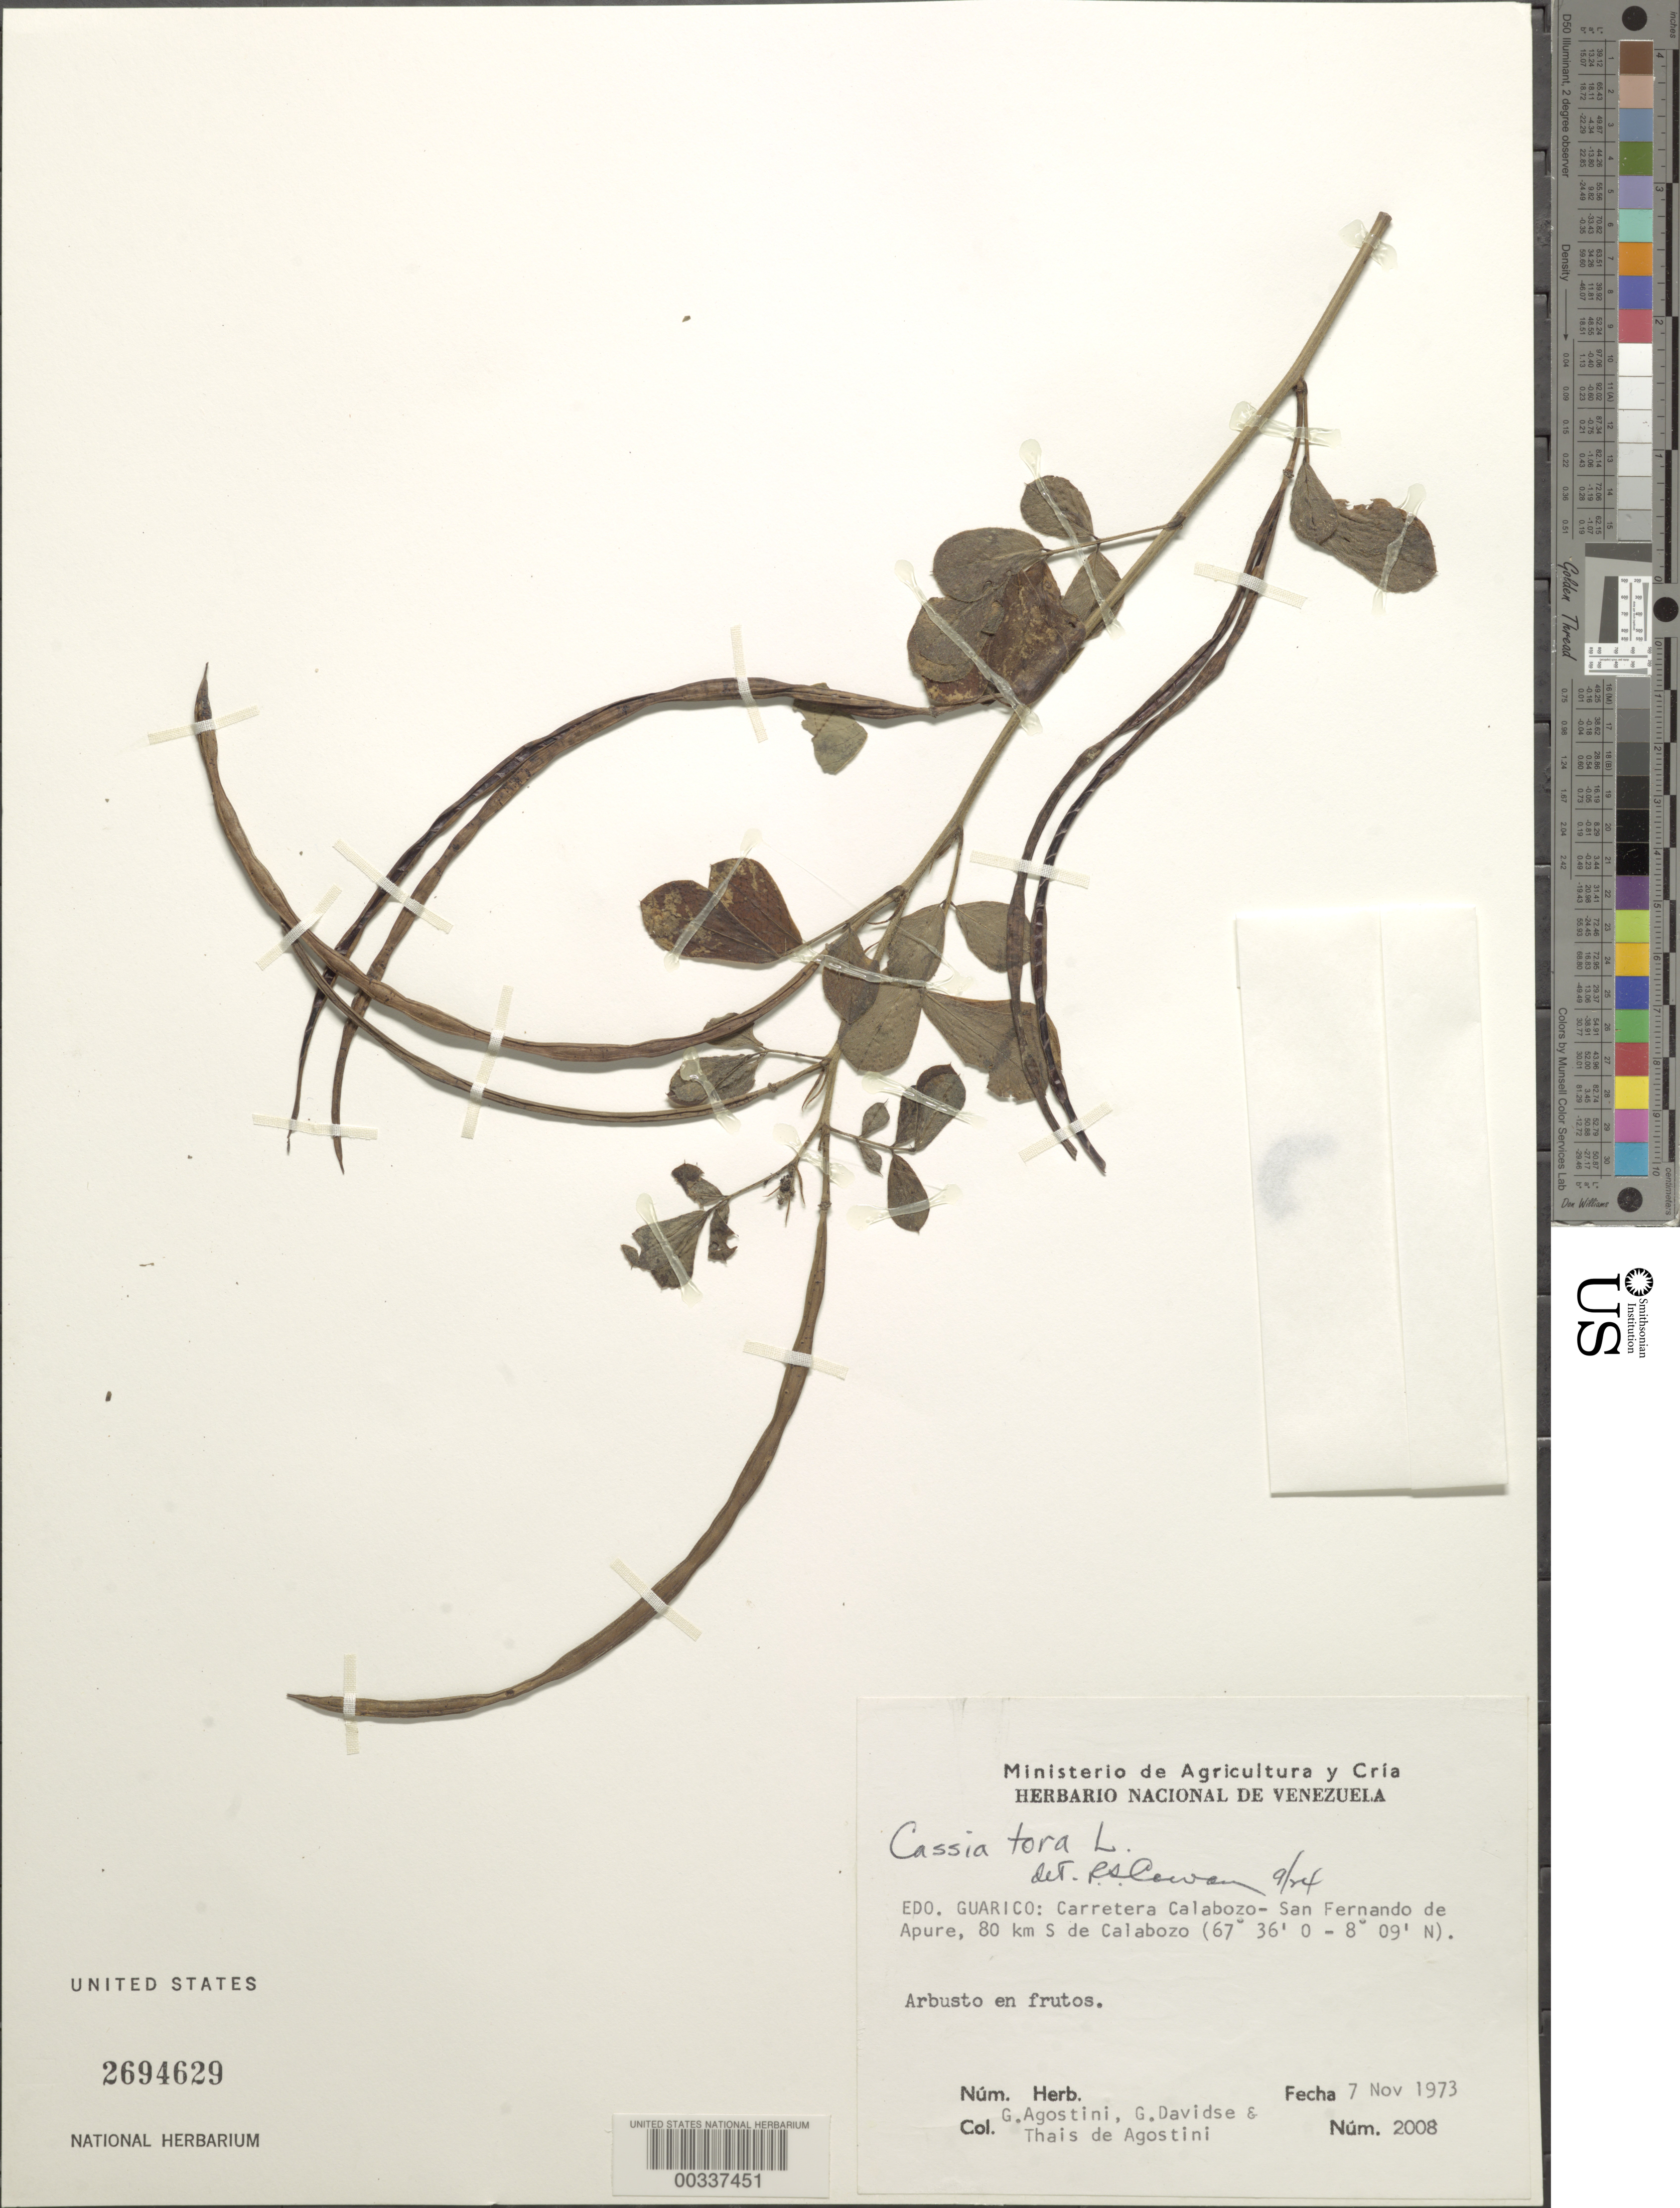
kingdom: Plantae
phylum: Tracheophyta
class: Magnoliopsida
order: Fabales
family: Fabaceae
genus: Senna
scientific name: Senna obtusifolia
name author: (L.) H.S. Irwin & Barneby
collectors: G. Agostini, G. Davidse & T. Agostini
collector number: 2008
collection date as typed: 07 Nov 1973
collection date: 1973-11-07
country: Venezuela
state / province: Guárico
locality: Carretera clabozo; san fernando de apure, 80 km s of calabozo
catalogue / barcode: US 2694629